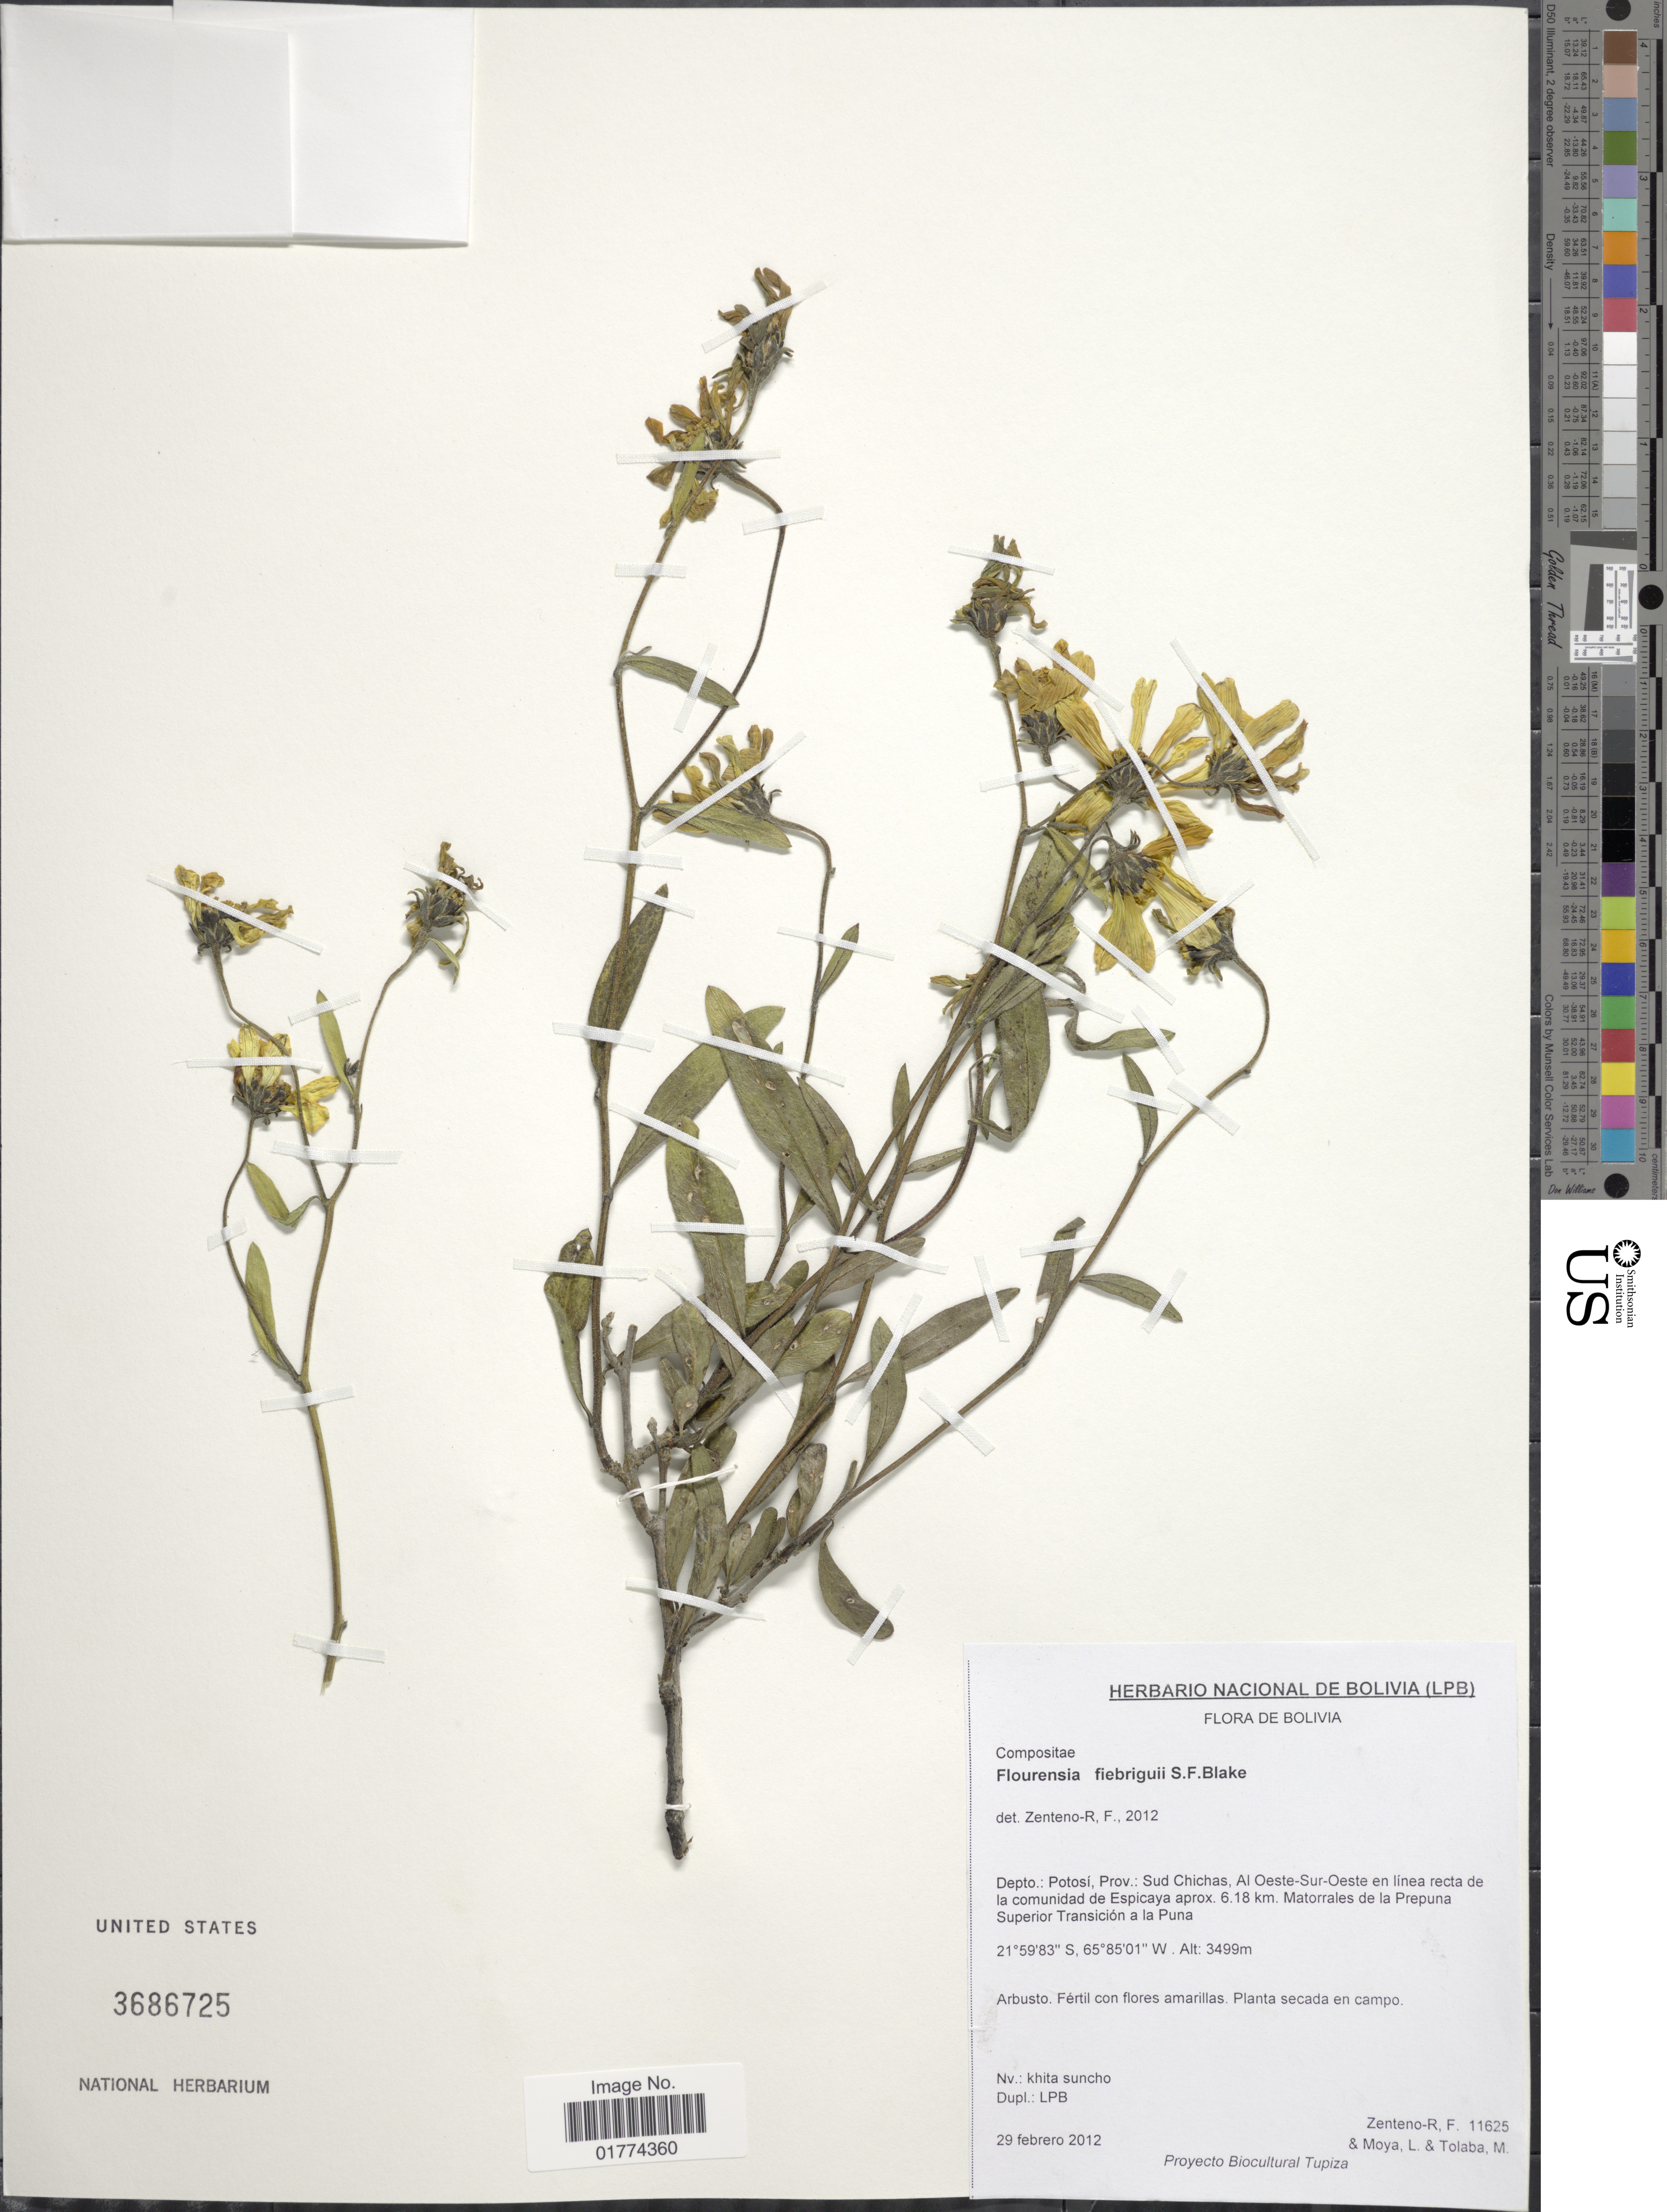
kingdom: Plantae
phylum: Tracheophyta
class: Magnoliopsida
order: Asterales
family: Asteraceae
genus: Flourensia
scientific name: Flourensia fiebrigii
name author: S.F. Blake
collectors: F. Zenteno, L. Moya & M. Tolaba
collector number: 11625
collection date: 2012-02-29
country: Bolivia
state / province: Potosi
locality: Prov.: Sud Chicas, Churquipampa, al Sur-Sur-Oeste en linea recta de la comminidad de Espicaya aprox. 6.18 km.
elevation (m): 3499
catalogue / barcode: US 3686725